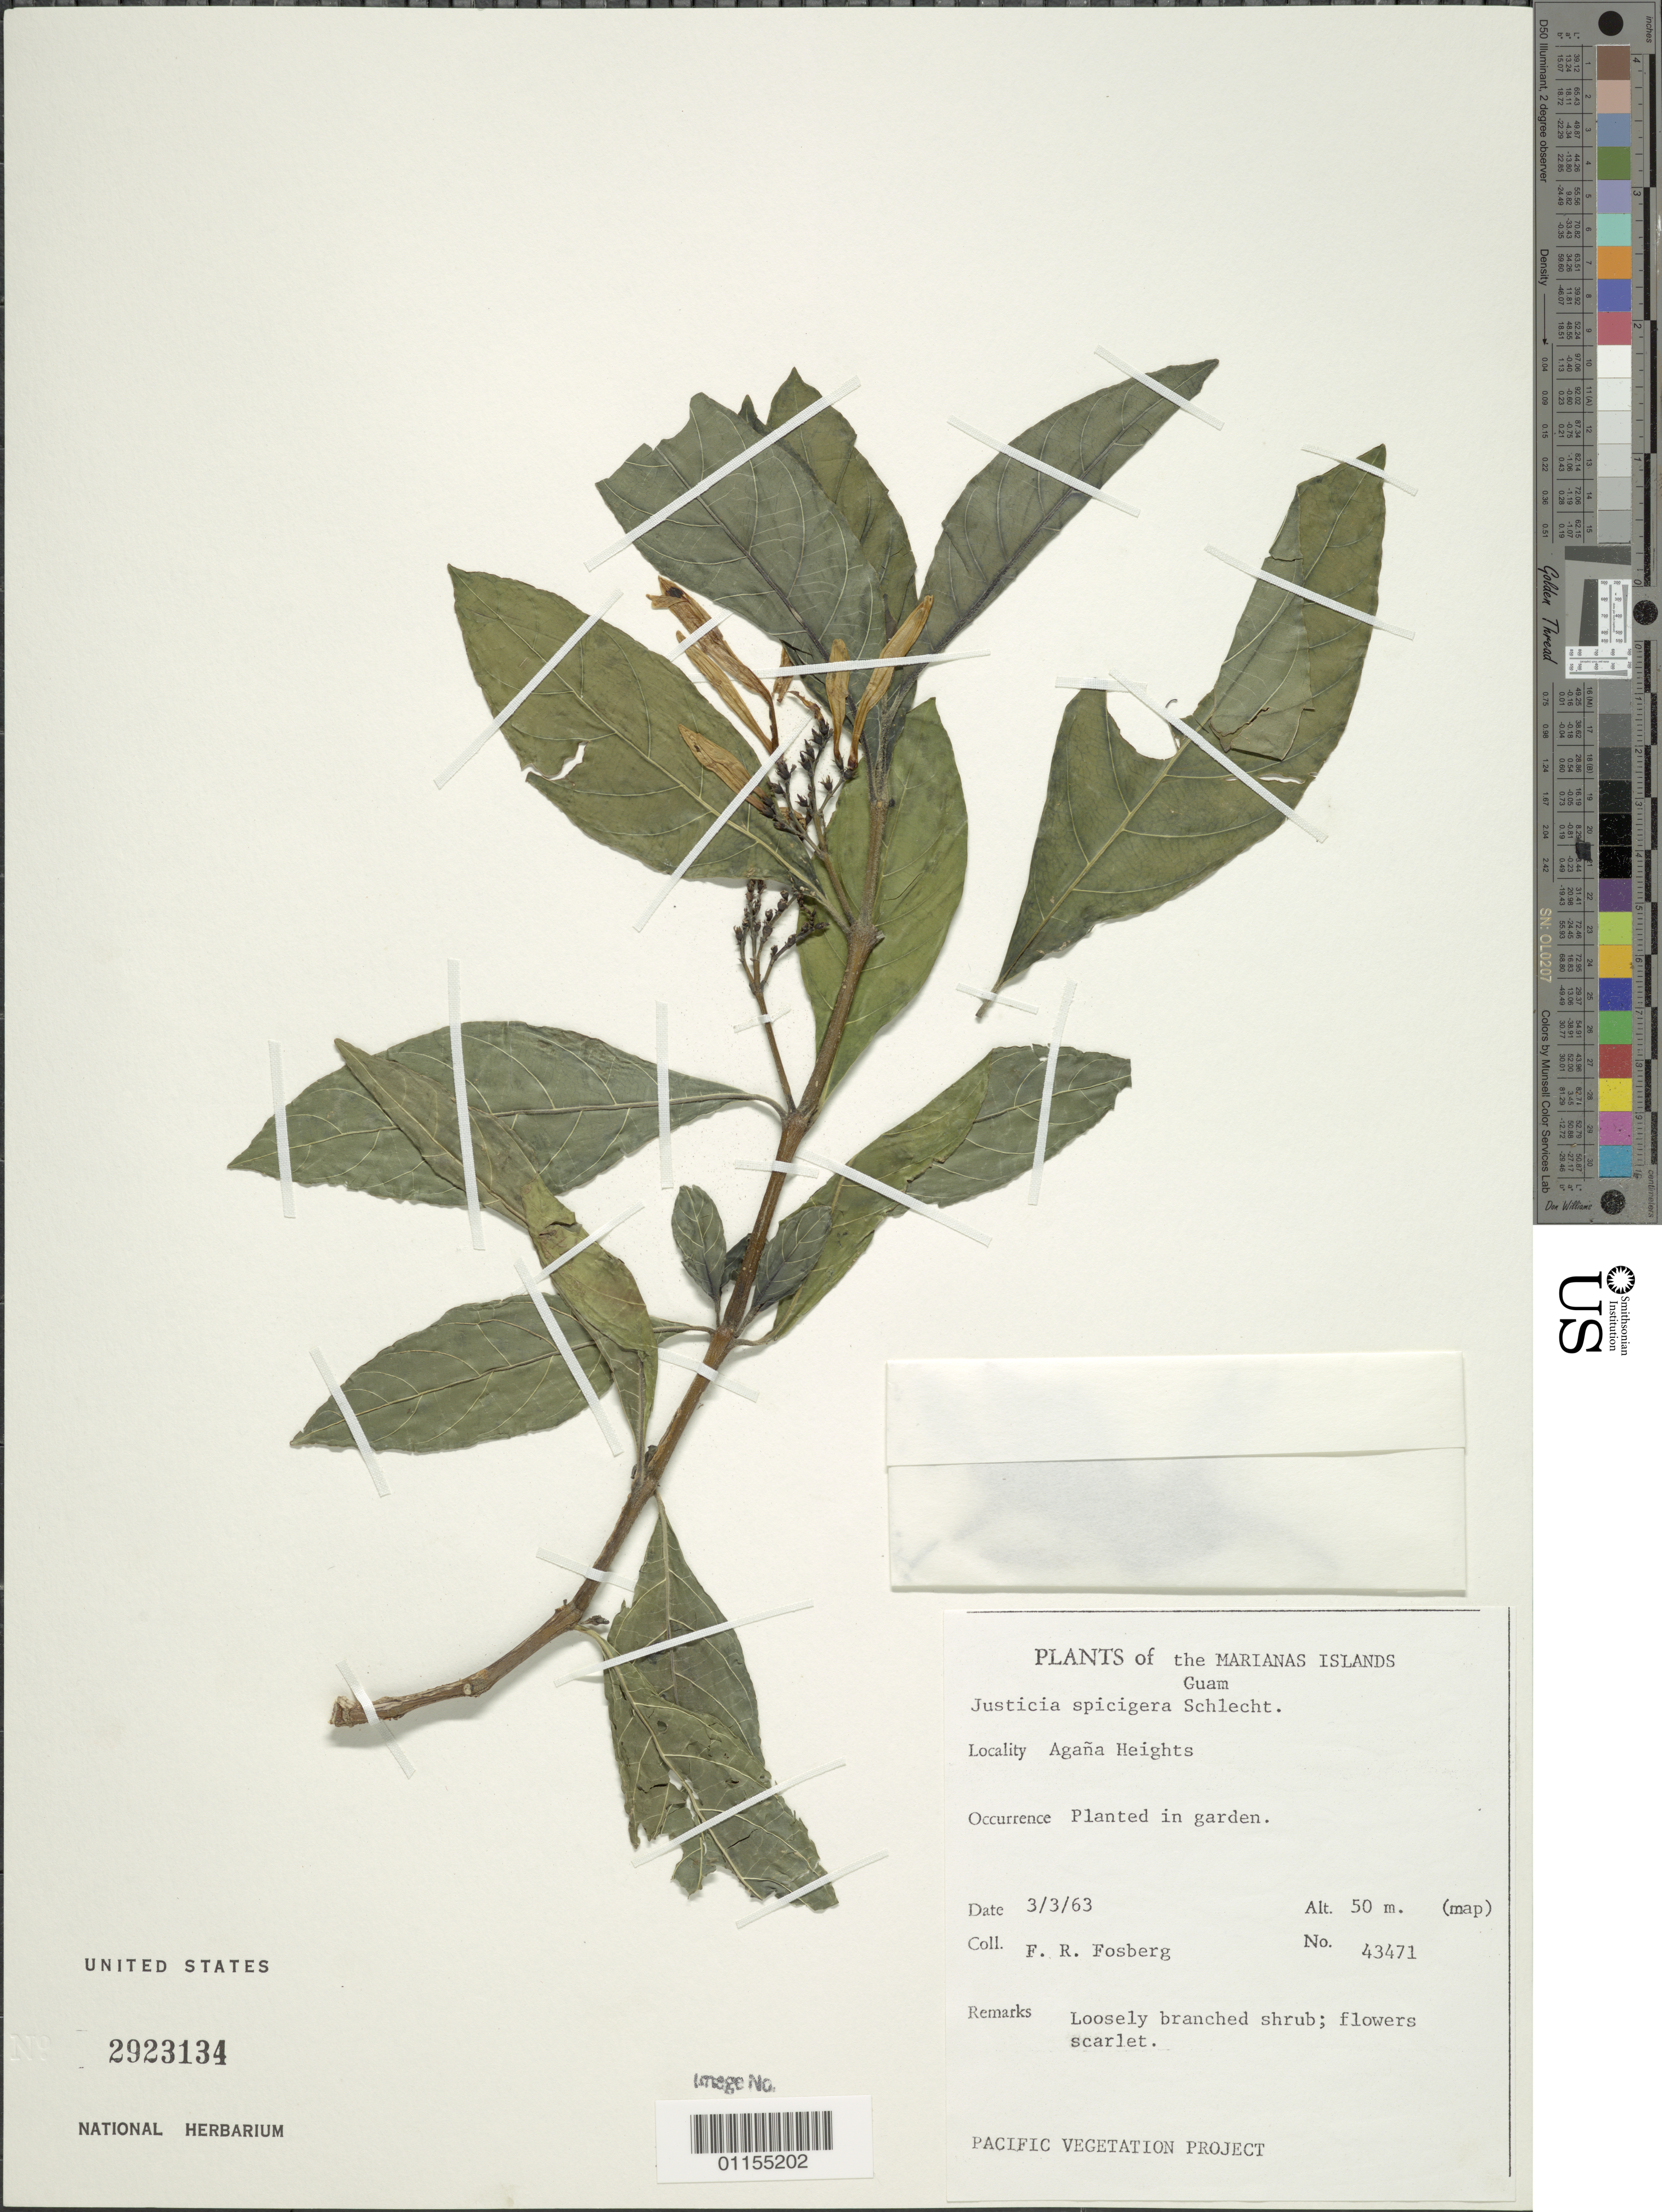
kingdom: Plantae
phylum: Tracheophyta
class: Magnoliopsida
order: Lamiales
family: Acanthaceae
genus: Justicia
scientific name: Justicia spicigera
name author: Schltdl.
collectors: F. R. Fosberg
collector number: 43471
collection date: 1963-03-03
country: Guam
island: Guam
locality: Agana Heights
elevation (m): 50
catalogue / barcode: US 2923134